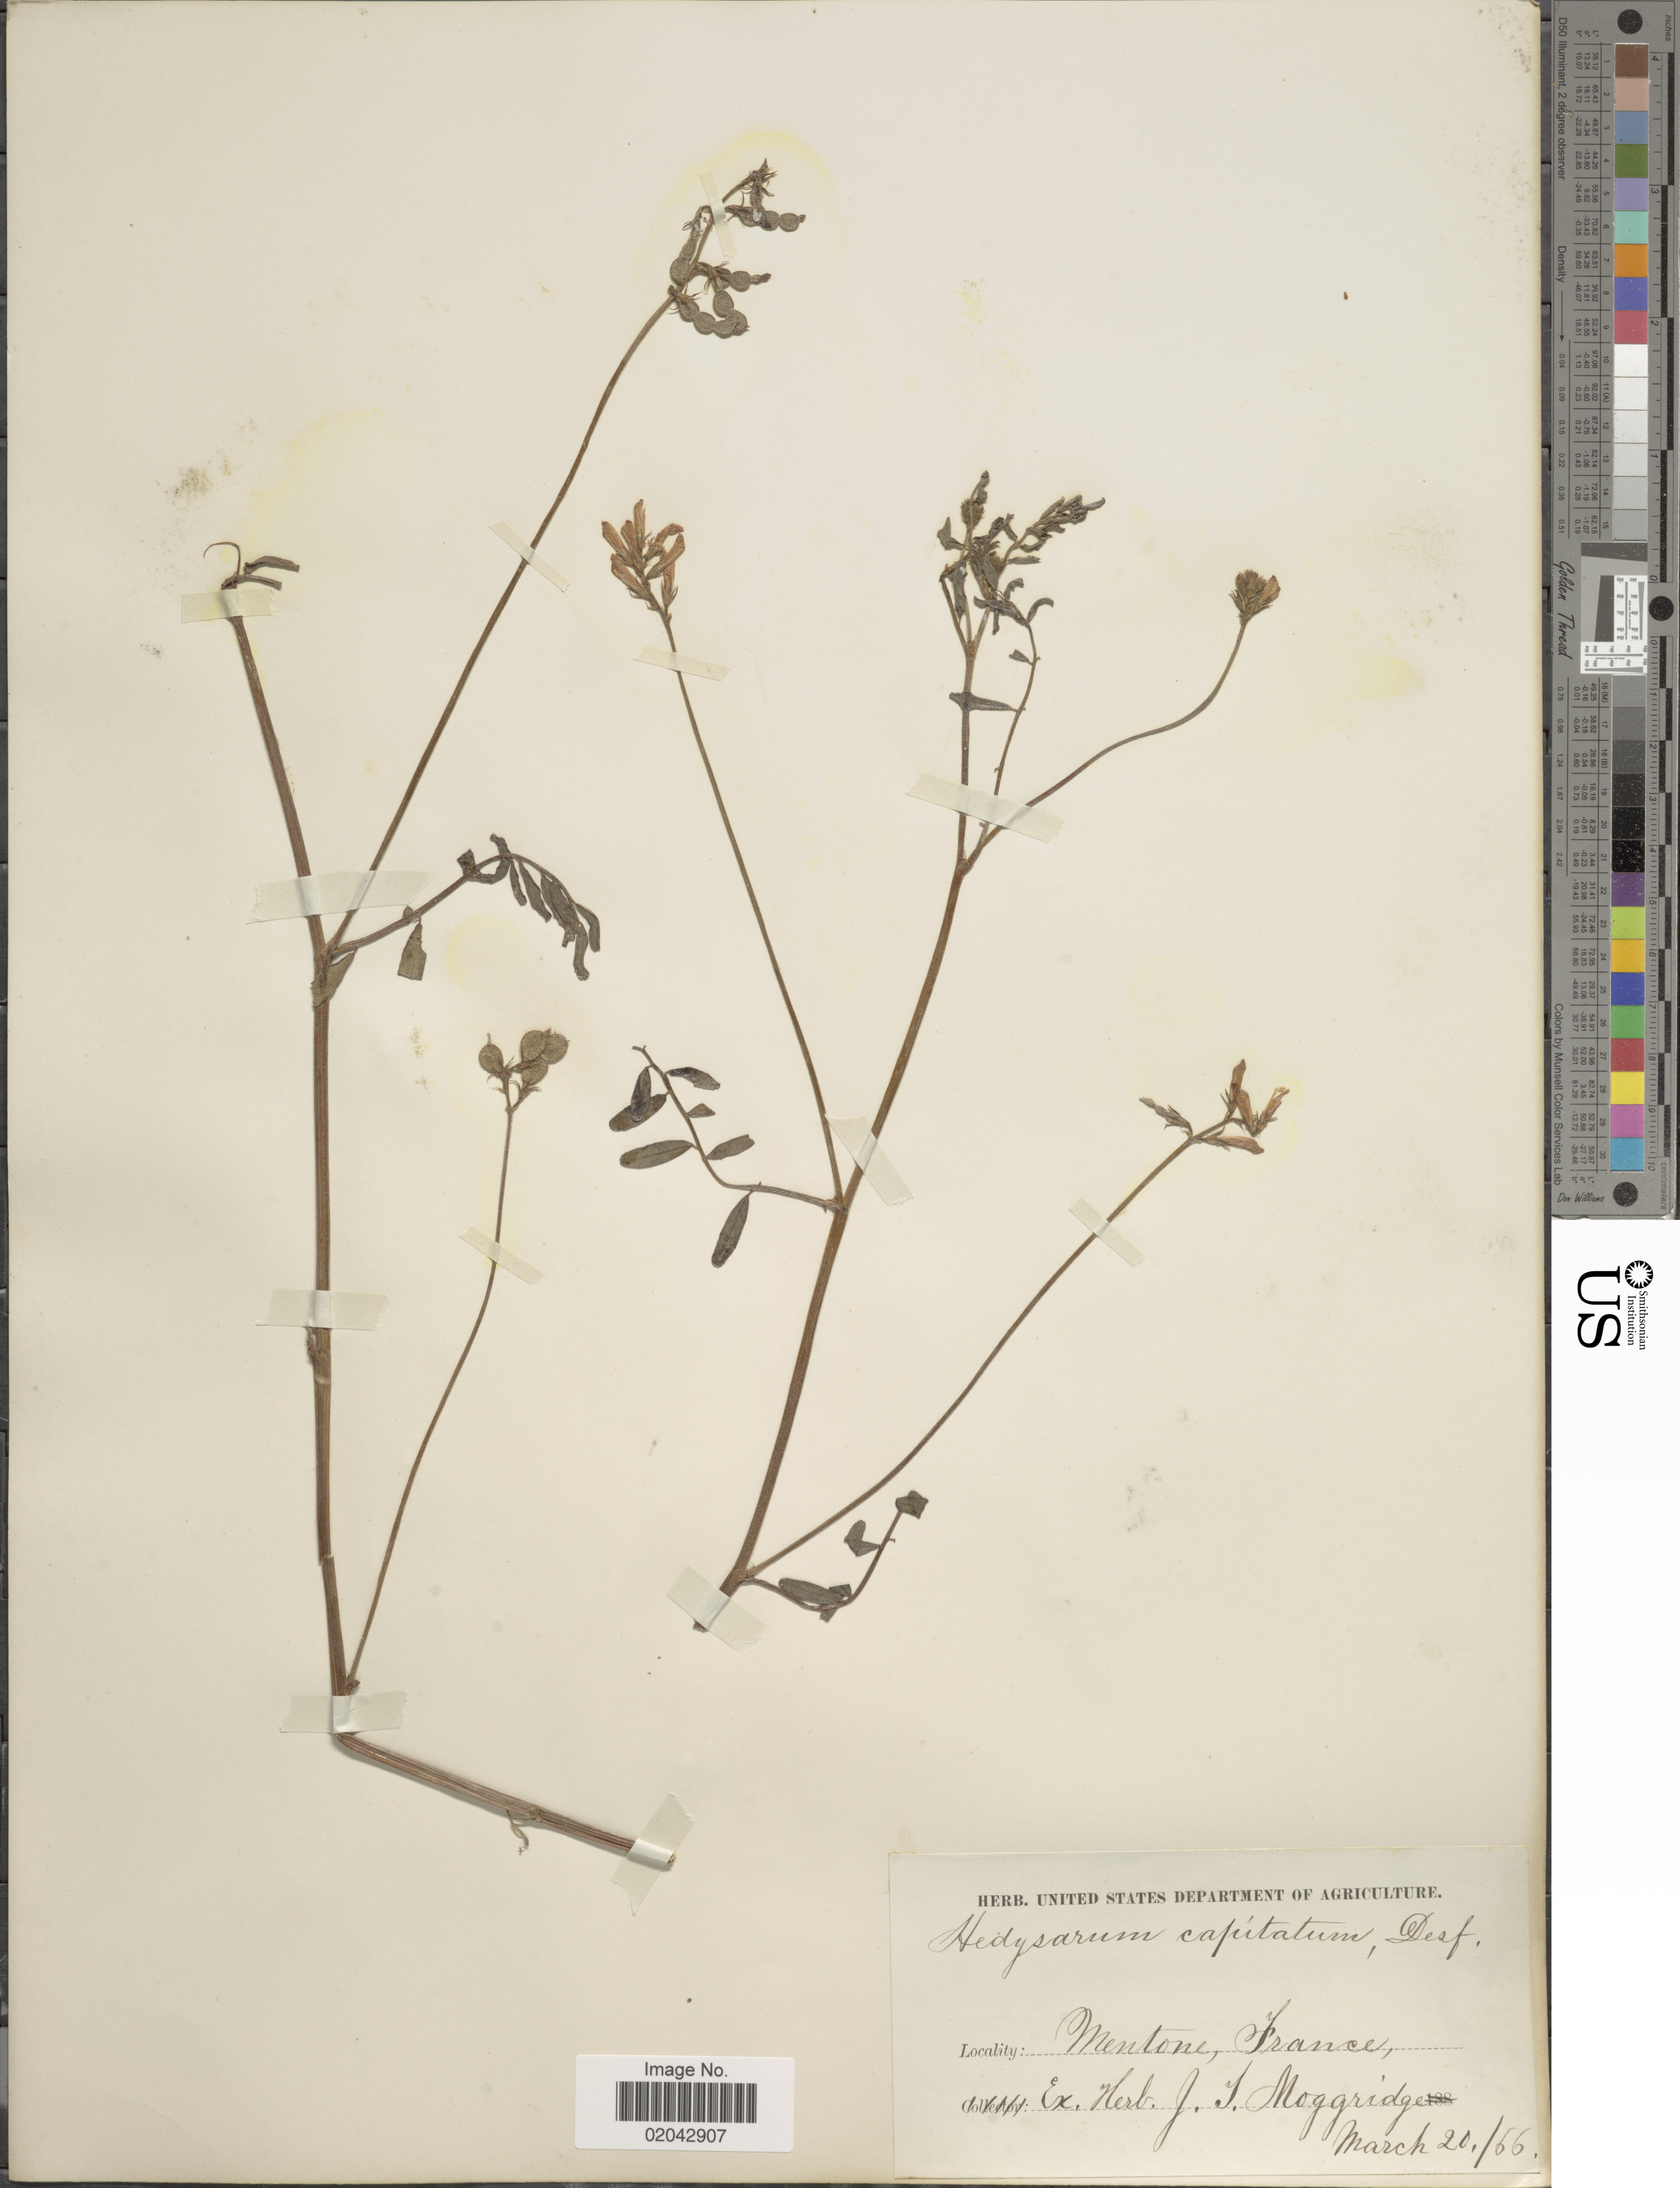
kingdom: Plantae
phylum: Tracheophyta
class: Magnoliopsida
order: Fabales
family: Fabaceae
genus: Hedysarum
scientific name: Hedysarum capitatum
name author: Burm. f.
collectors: ex herb. J.T. Moggridge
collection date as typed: Transcribed d/m/y: 20/3/66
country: France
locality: Mentone